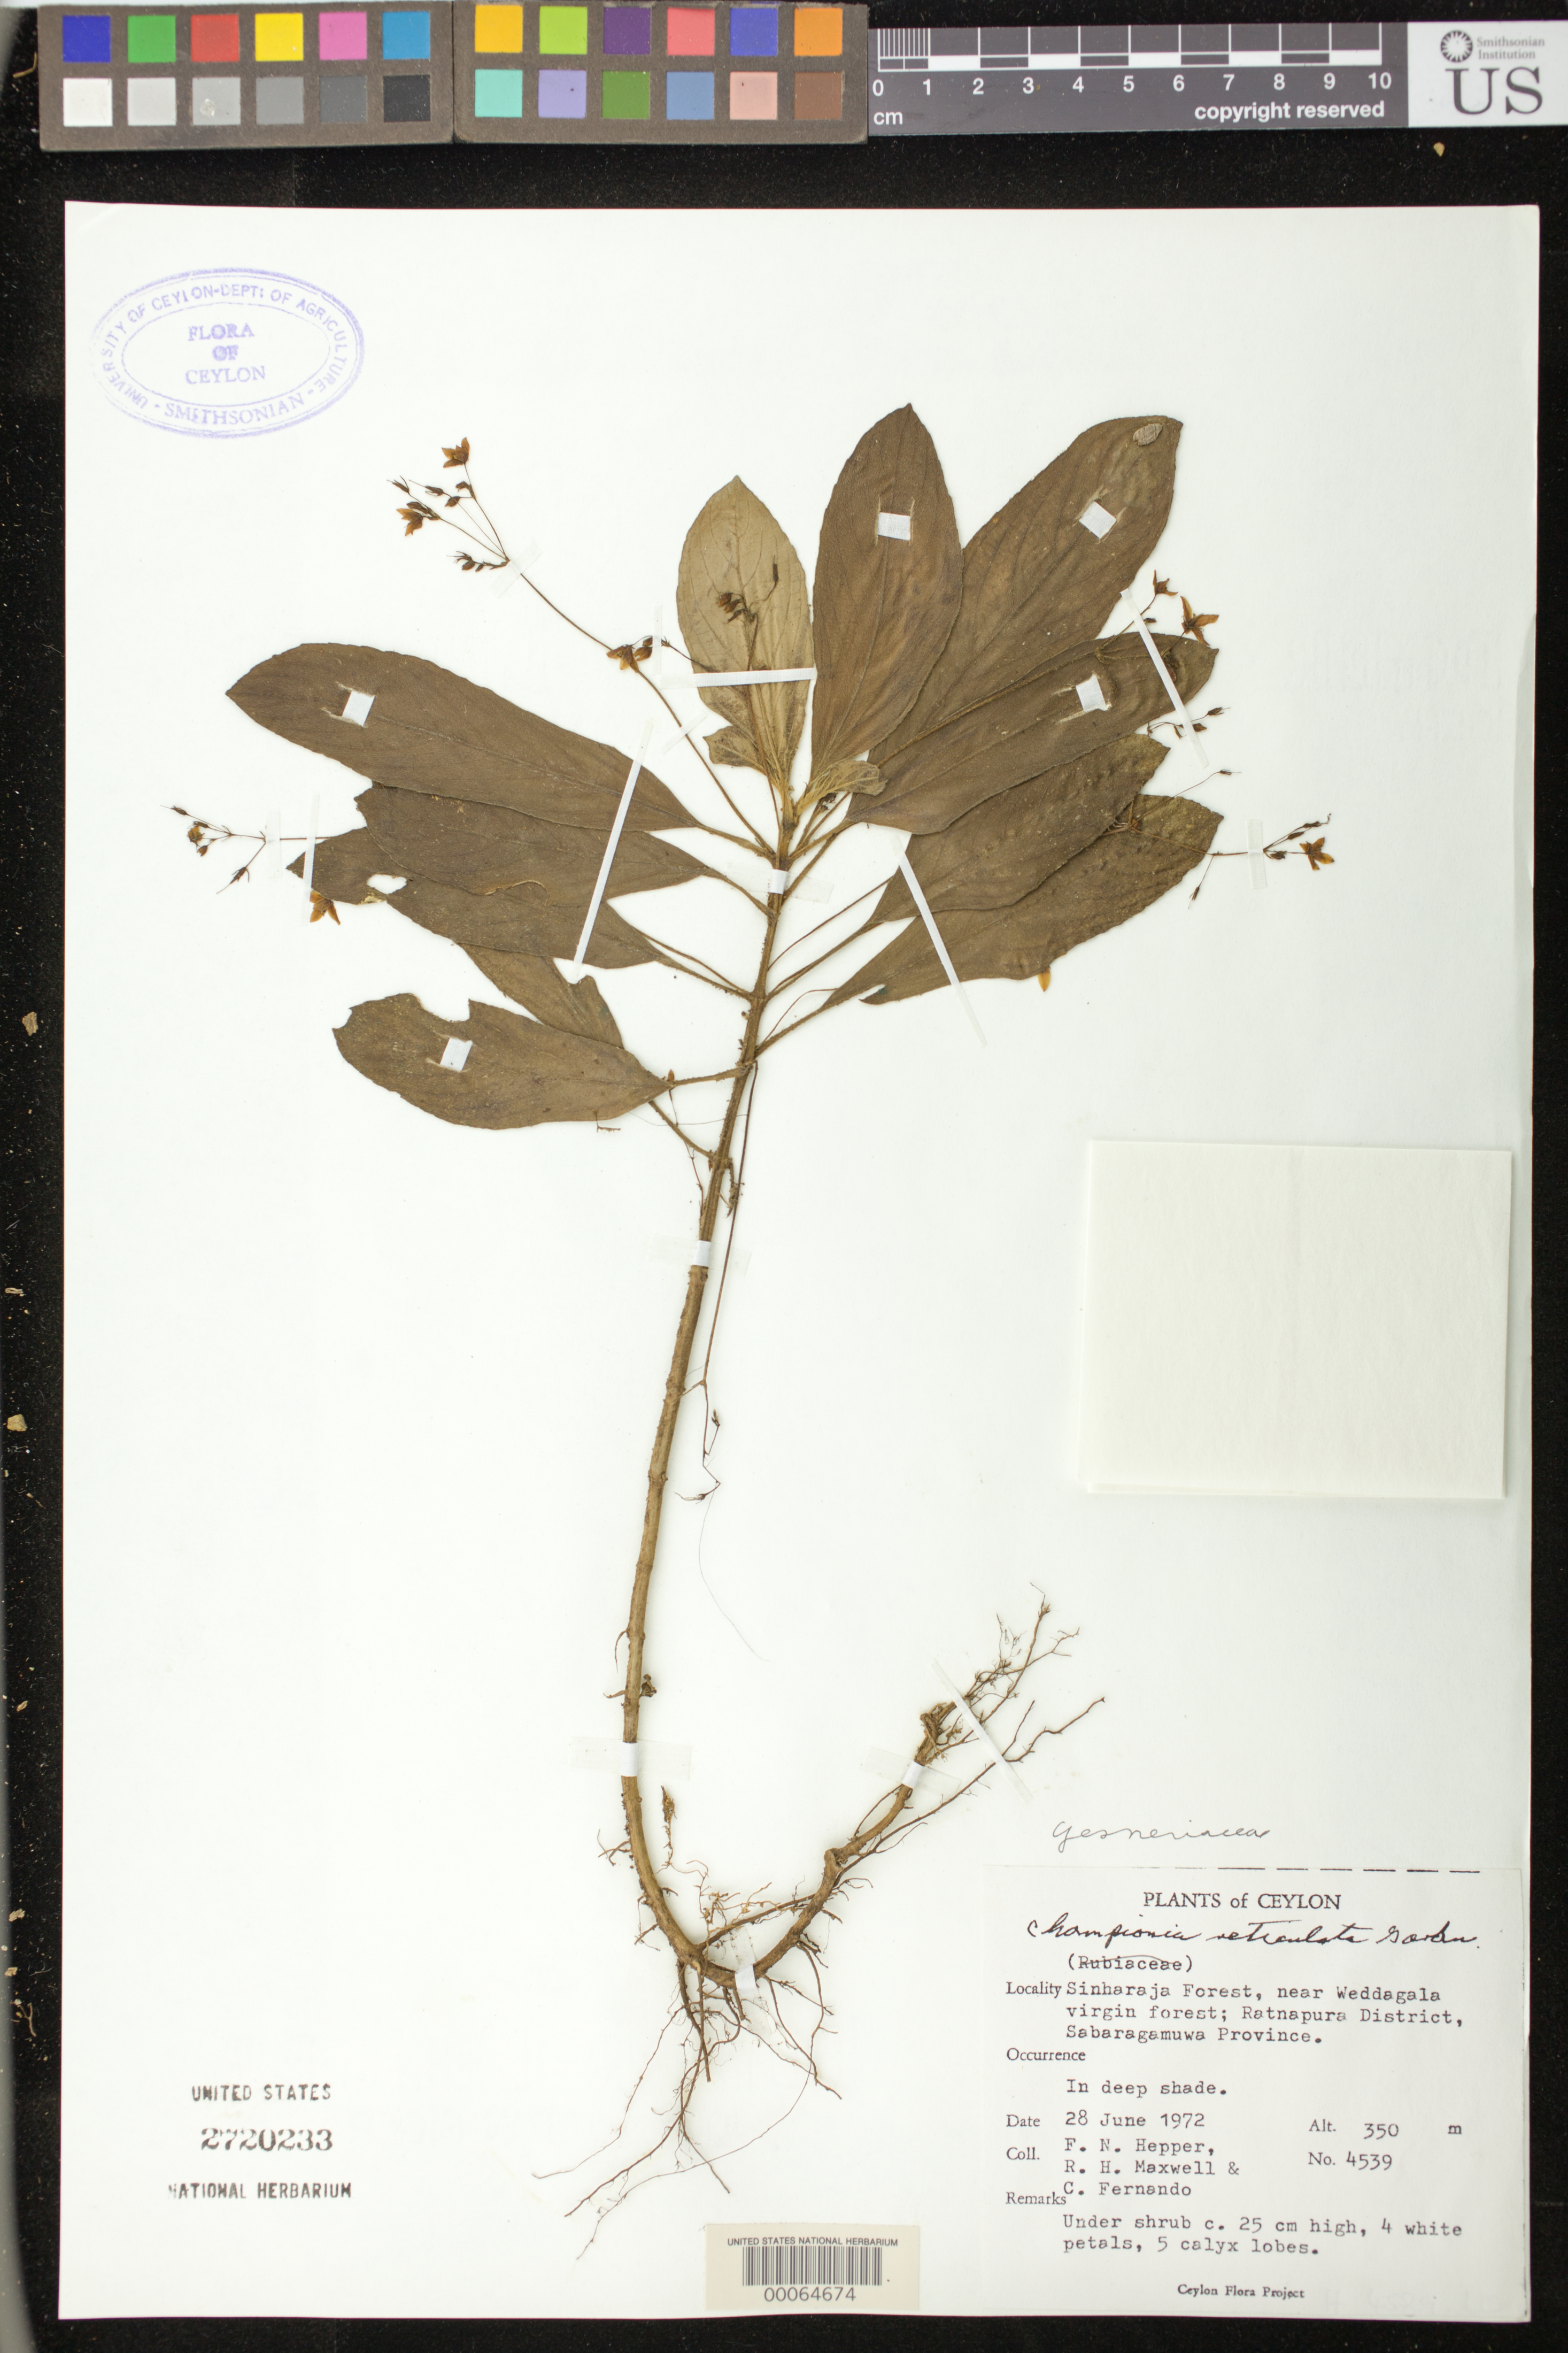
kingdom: Plantae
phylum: Tracheophyta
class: Magnoliopsida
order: Lamiales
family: Gesneriaceae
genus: Championia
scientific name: Championia reticulata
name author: Gardner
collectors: F. Hepper & et al.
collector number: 4539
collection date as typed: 28 Jun 1972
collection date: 1972-06-28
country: Sri Lanka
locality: Saiharaja forest, near weddagala, ratnapura, sabaragamuwa prov.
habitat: Virgin forest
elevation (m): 350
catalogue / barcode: US 2720233